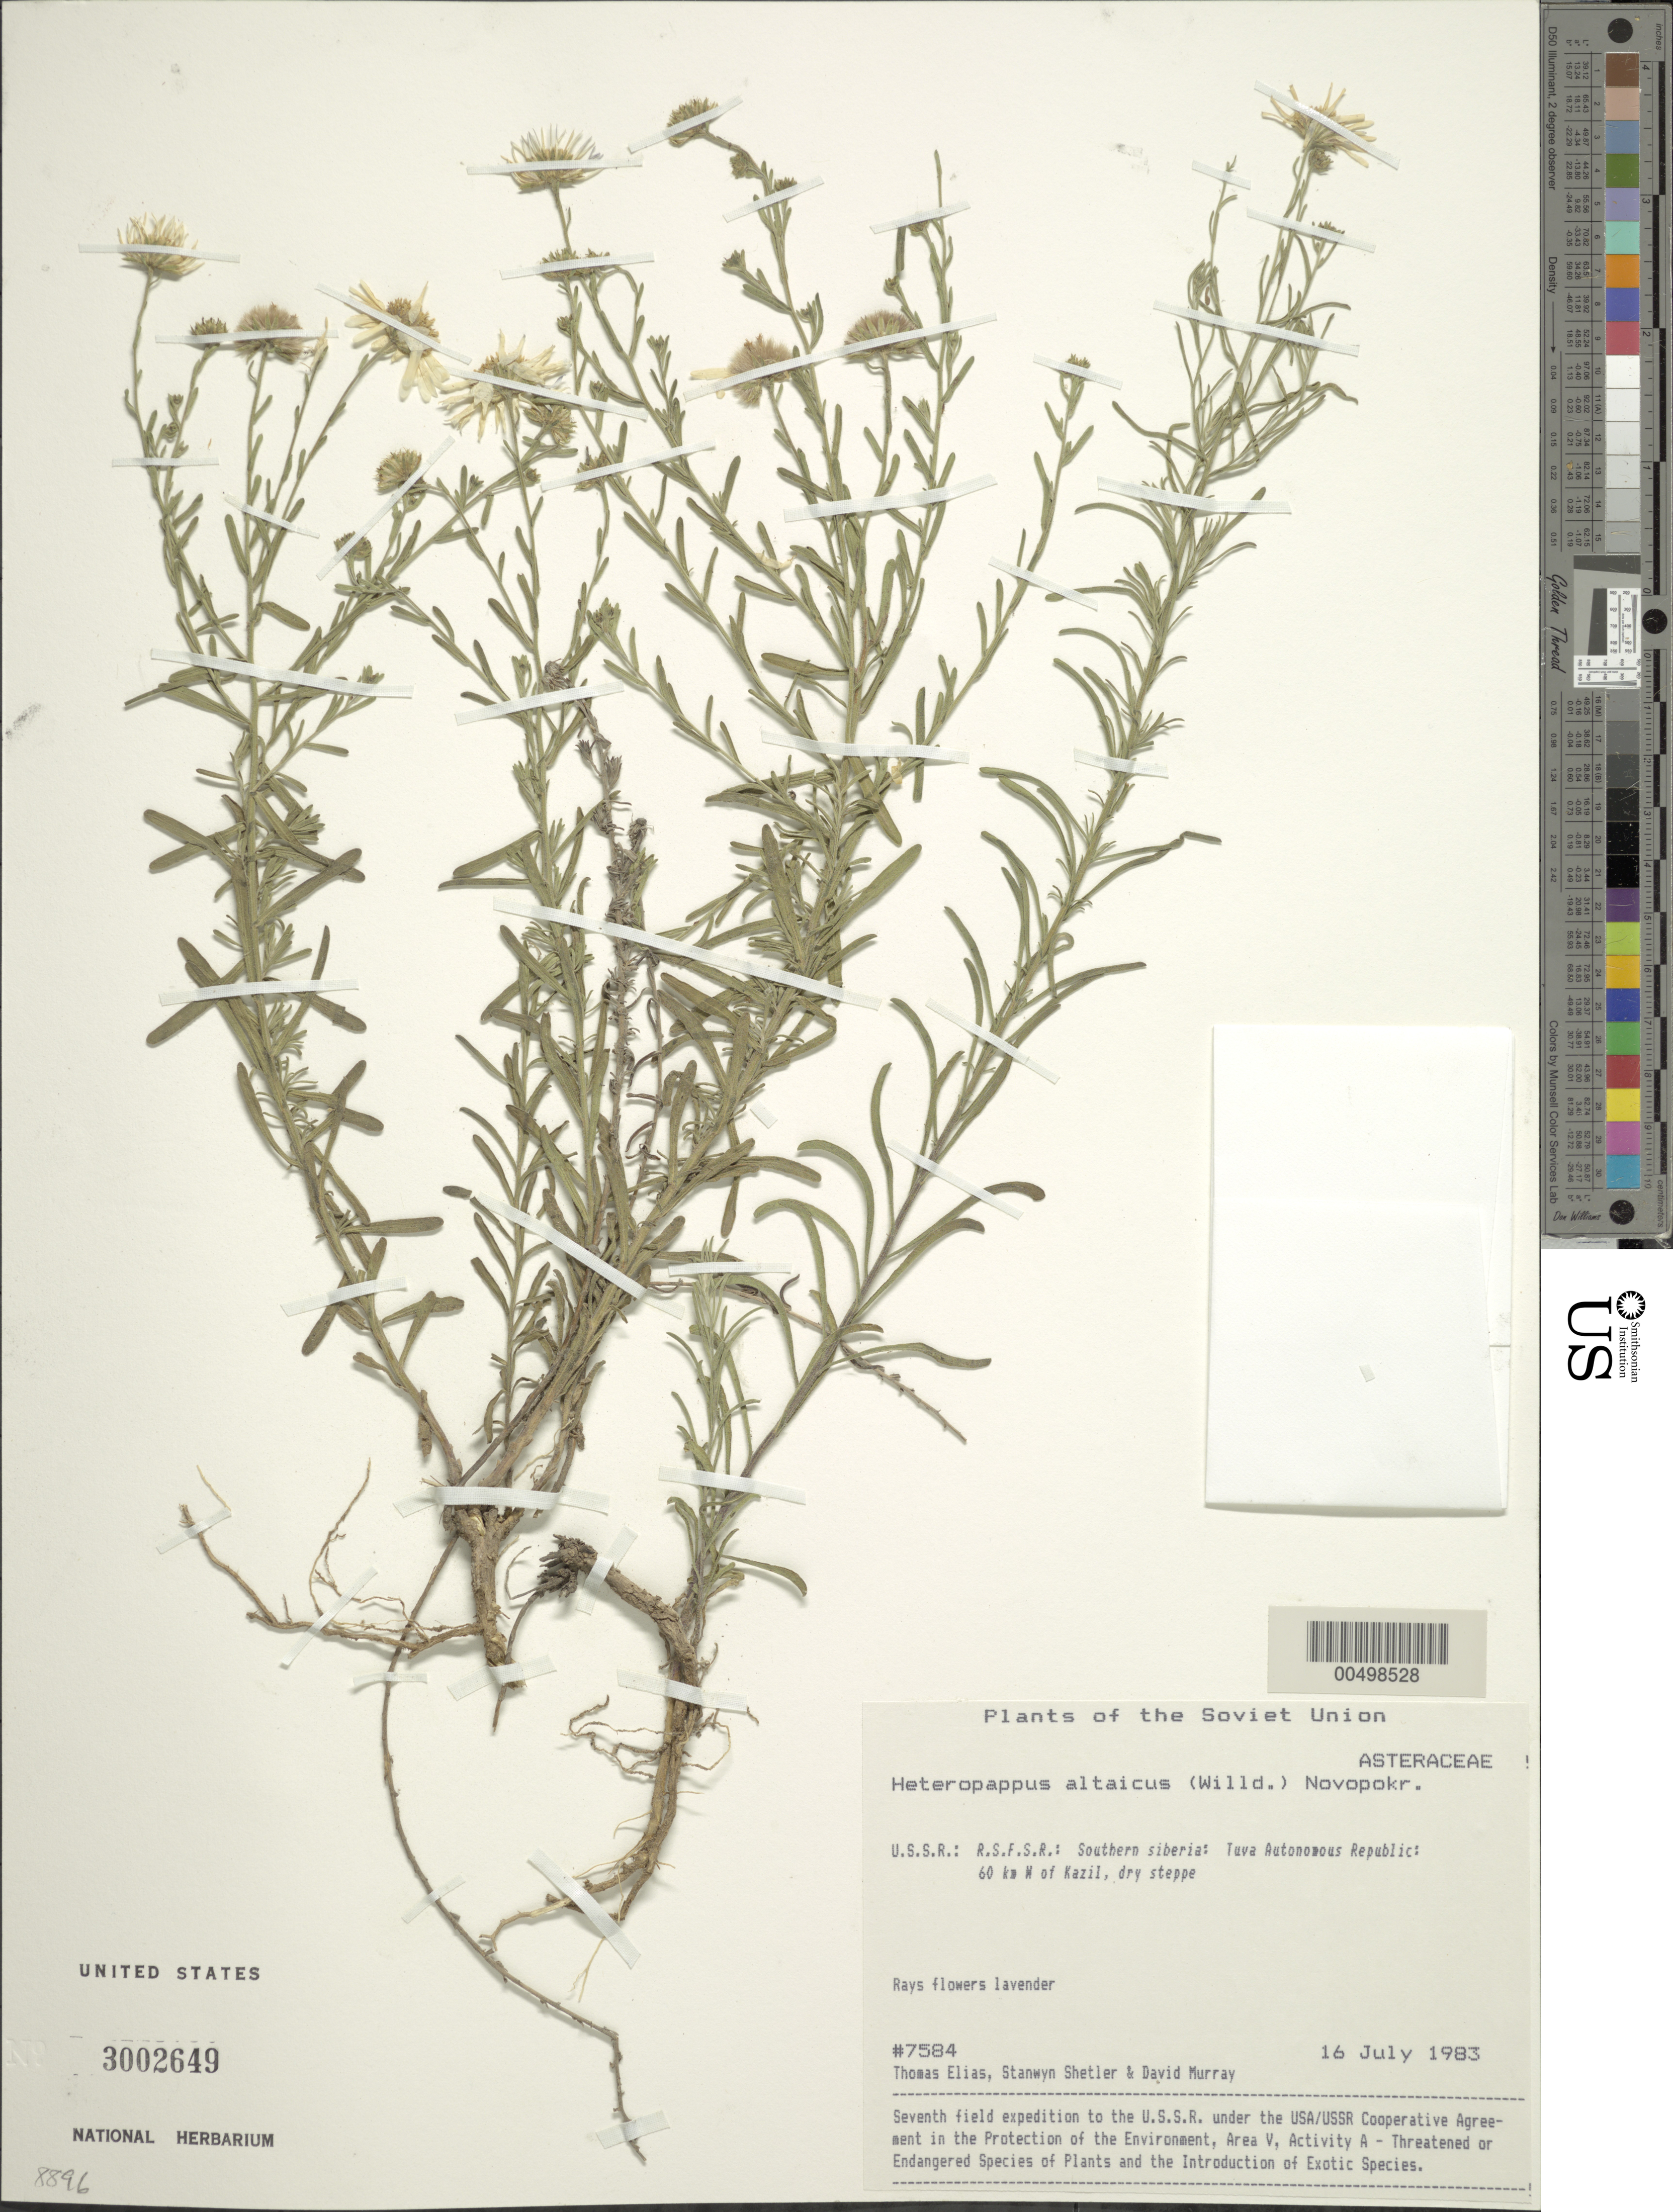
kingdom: Plantae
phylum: Tracheophyta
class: Magnoliopsida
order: Asterales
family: Asteraceae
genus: Heteropappus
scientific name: Heteropappus altaicus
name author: (Willd.) Novopokr.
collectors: T. Elias, S. Shetler & D. F. Murray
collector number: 7584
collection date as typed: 16 Jul 1983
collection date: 1983-07-16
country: Russian Federation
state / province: Tuva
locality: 60 km W of Kazil [Kyzyl]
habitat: dry steppe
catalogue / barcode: US 3002649